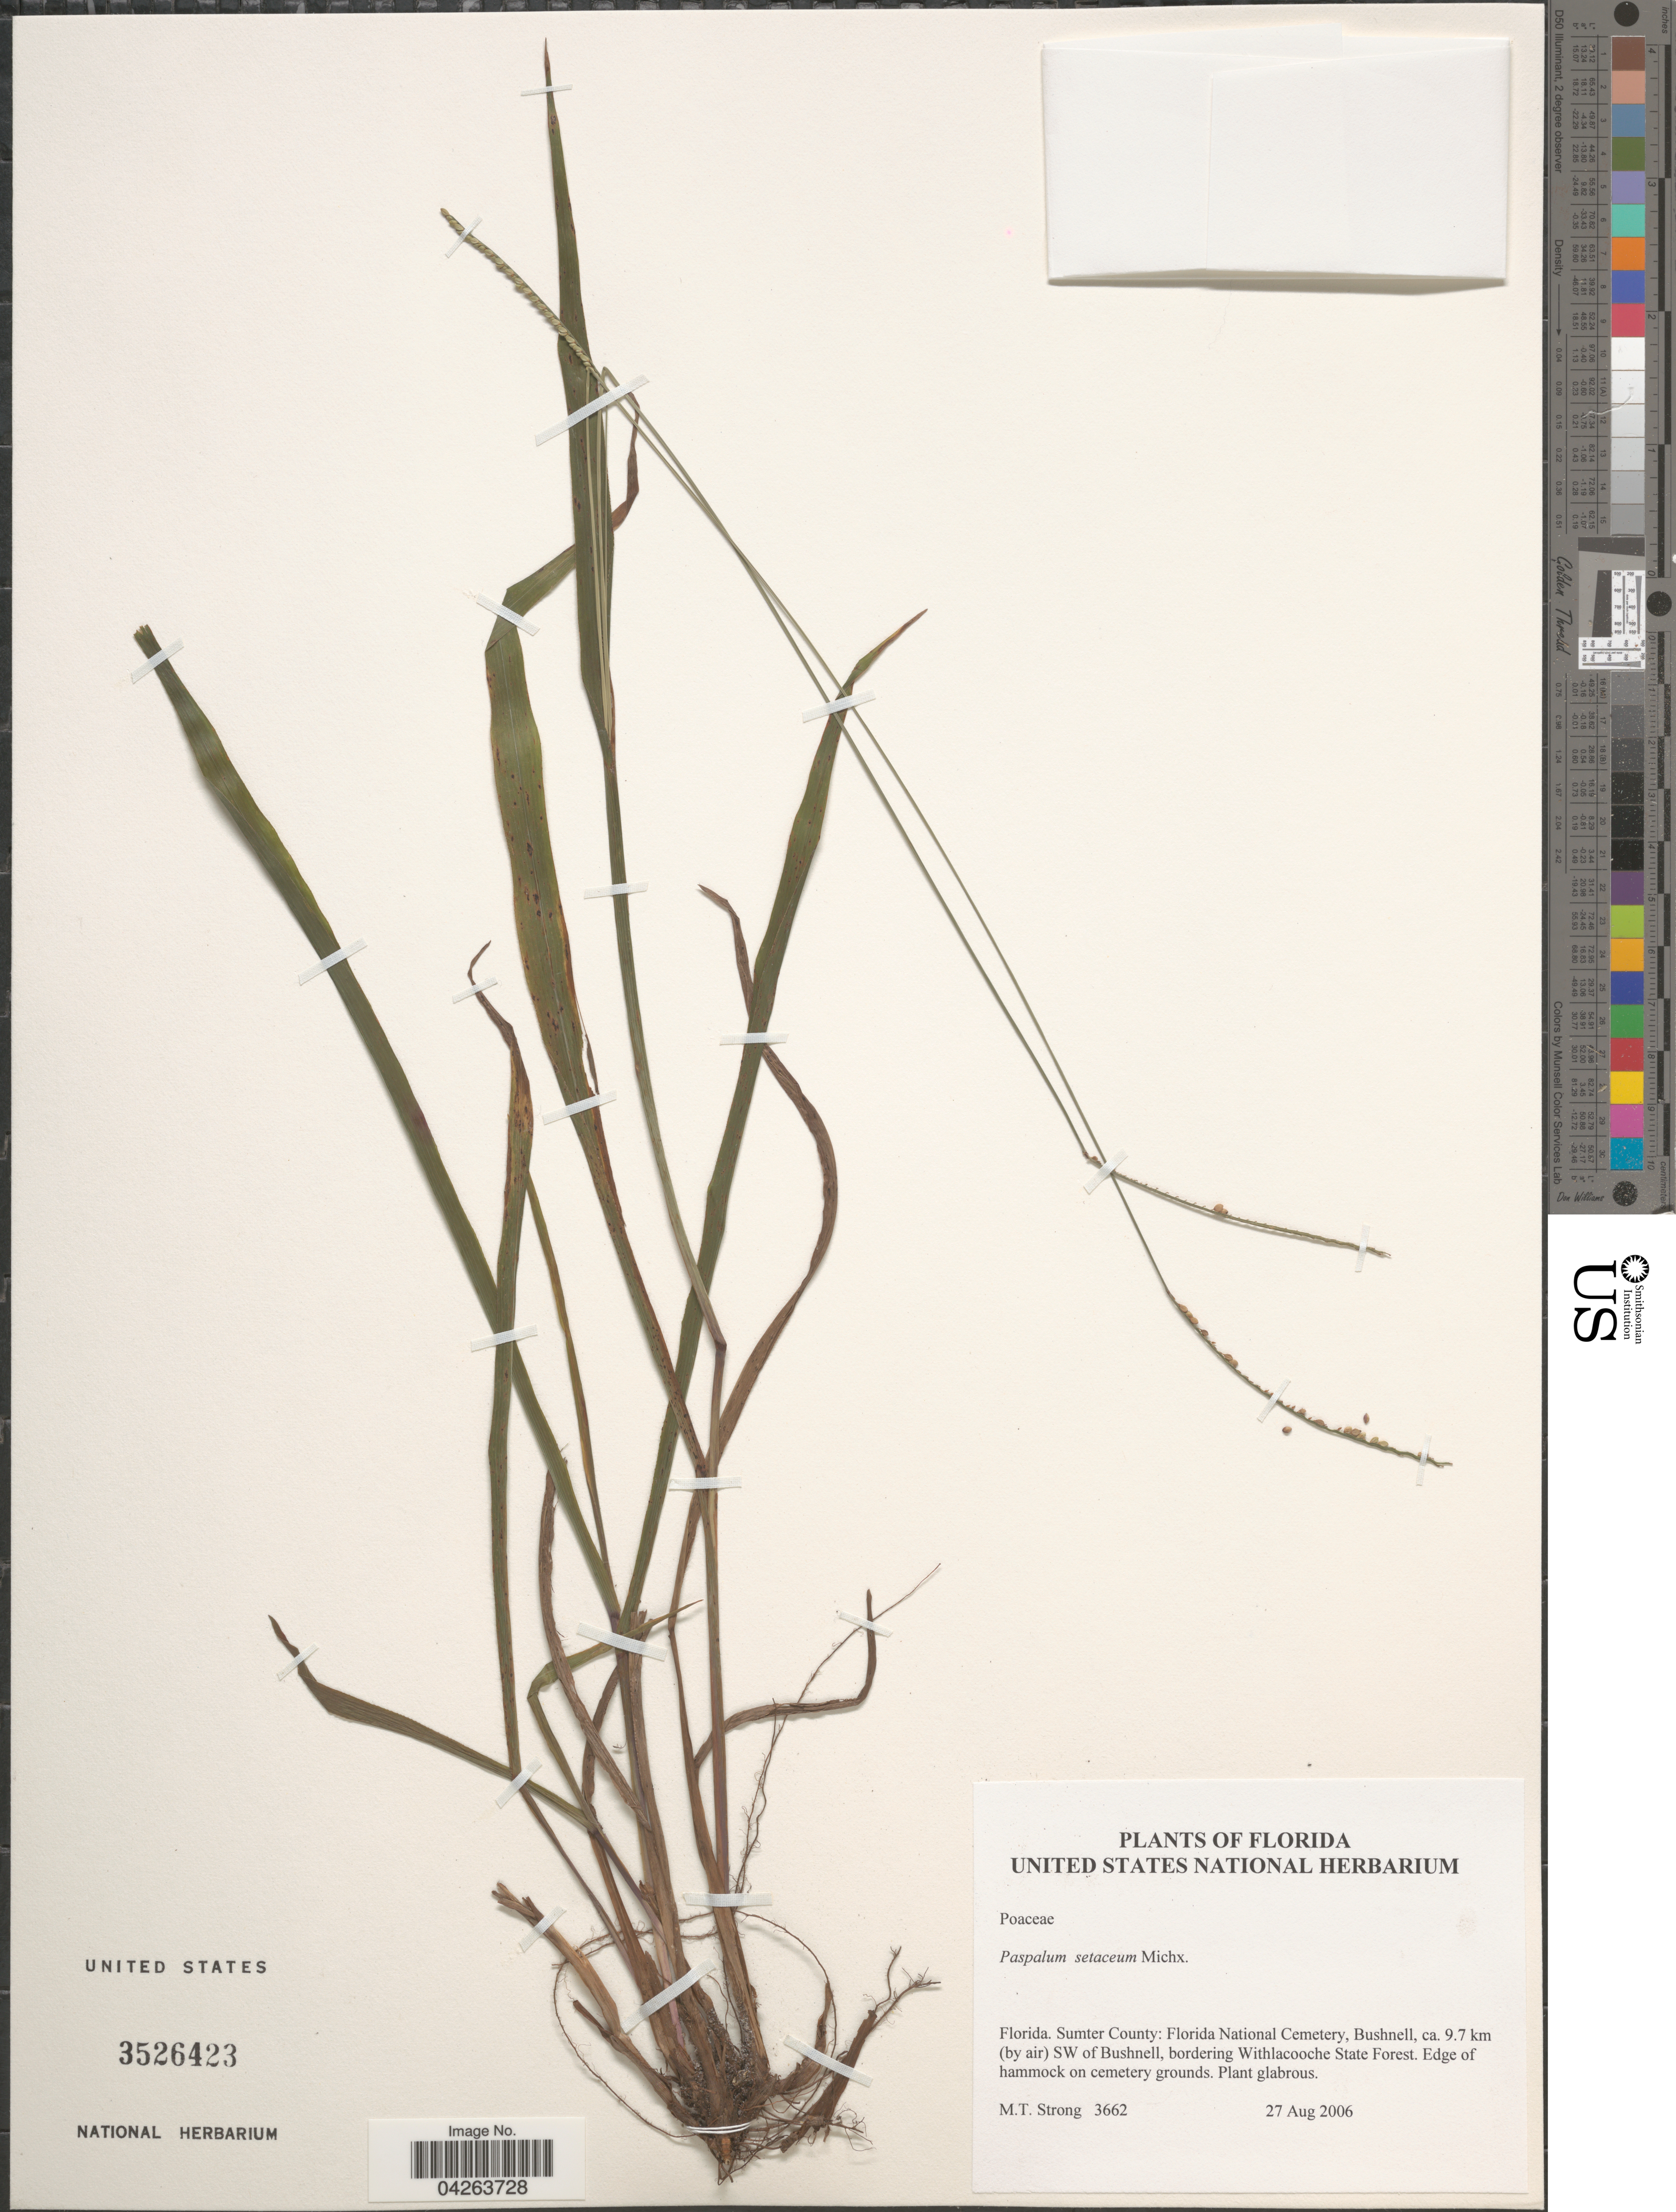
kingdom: Plantae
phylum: Tracheophyta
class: Liliopsida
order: Poales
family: Poaceae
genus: Paspalum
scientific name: Paspalum setaceum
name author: Michx.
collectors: M. T. Strong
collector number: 3662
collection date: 2006-08-27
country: United States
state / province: Florida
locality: Sumter County: Florida National Cemetery, Bushnell, ca. 9.7 km (by air) SW of Bushnell, bordering Wiithlacooche State Forest. Edge of hammock on cemetery grounds.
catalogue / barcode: US 3526423